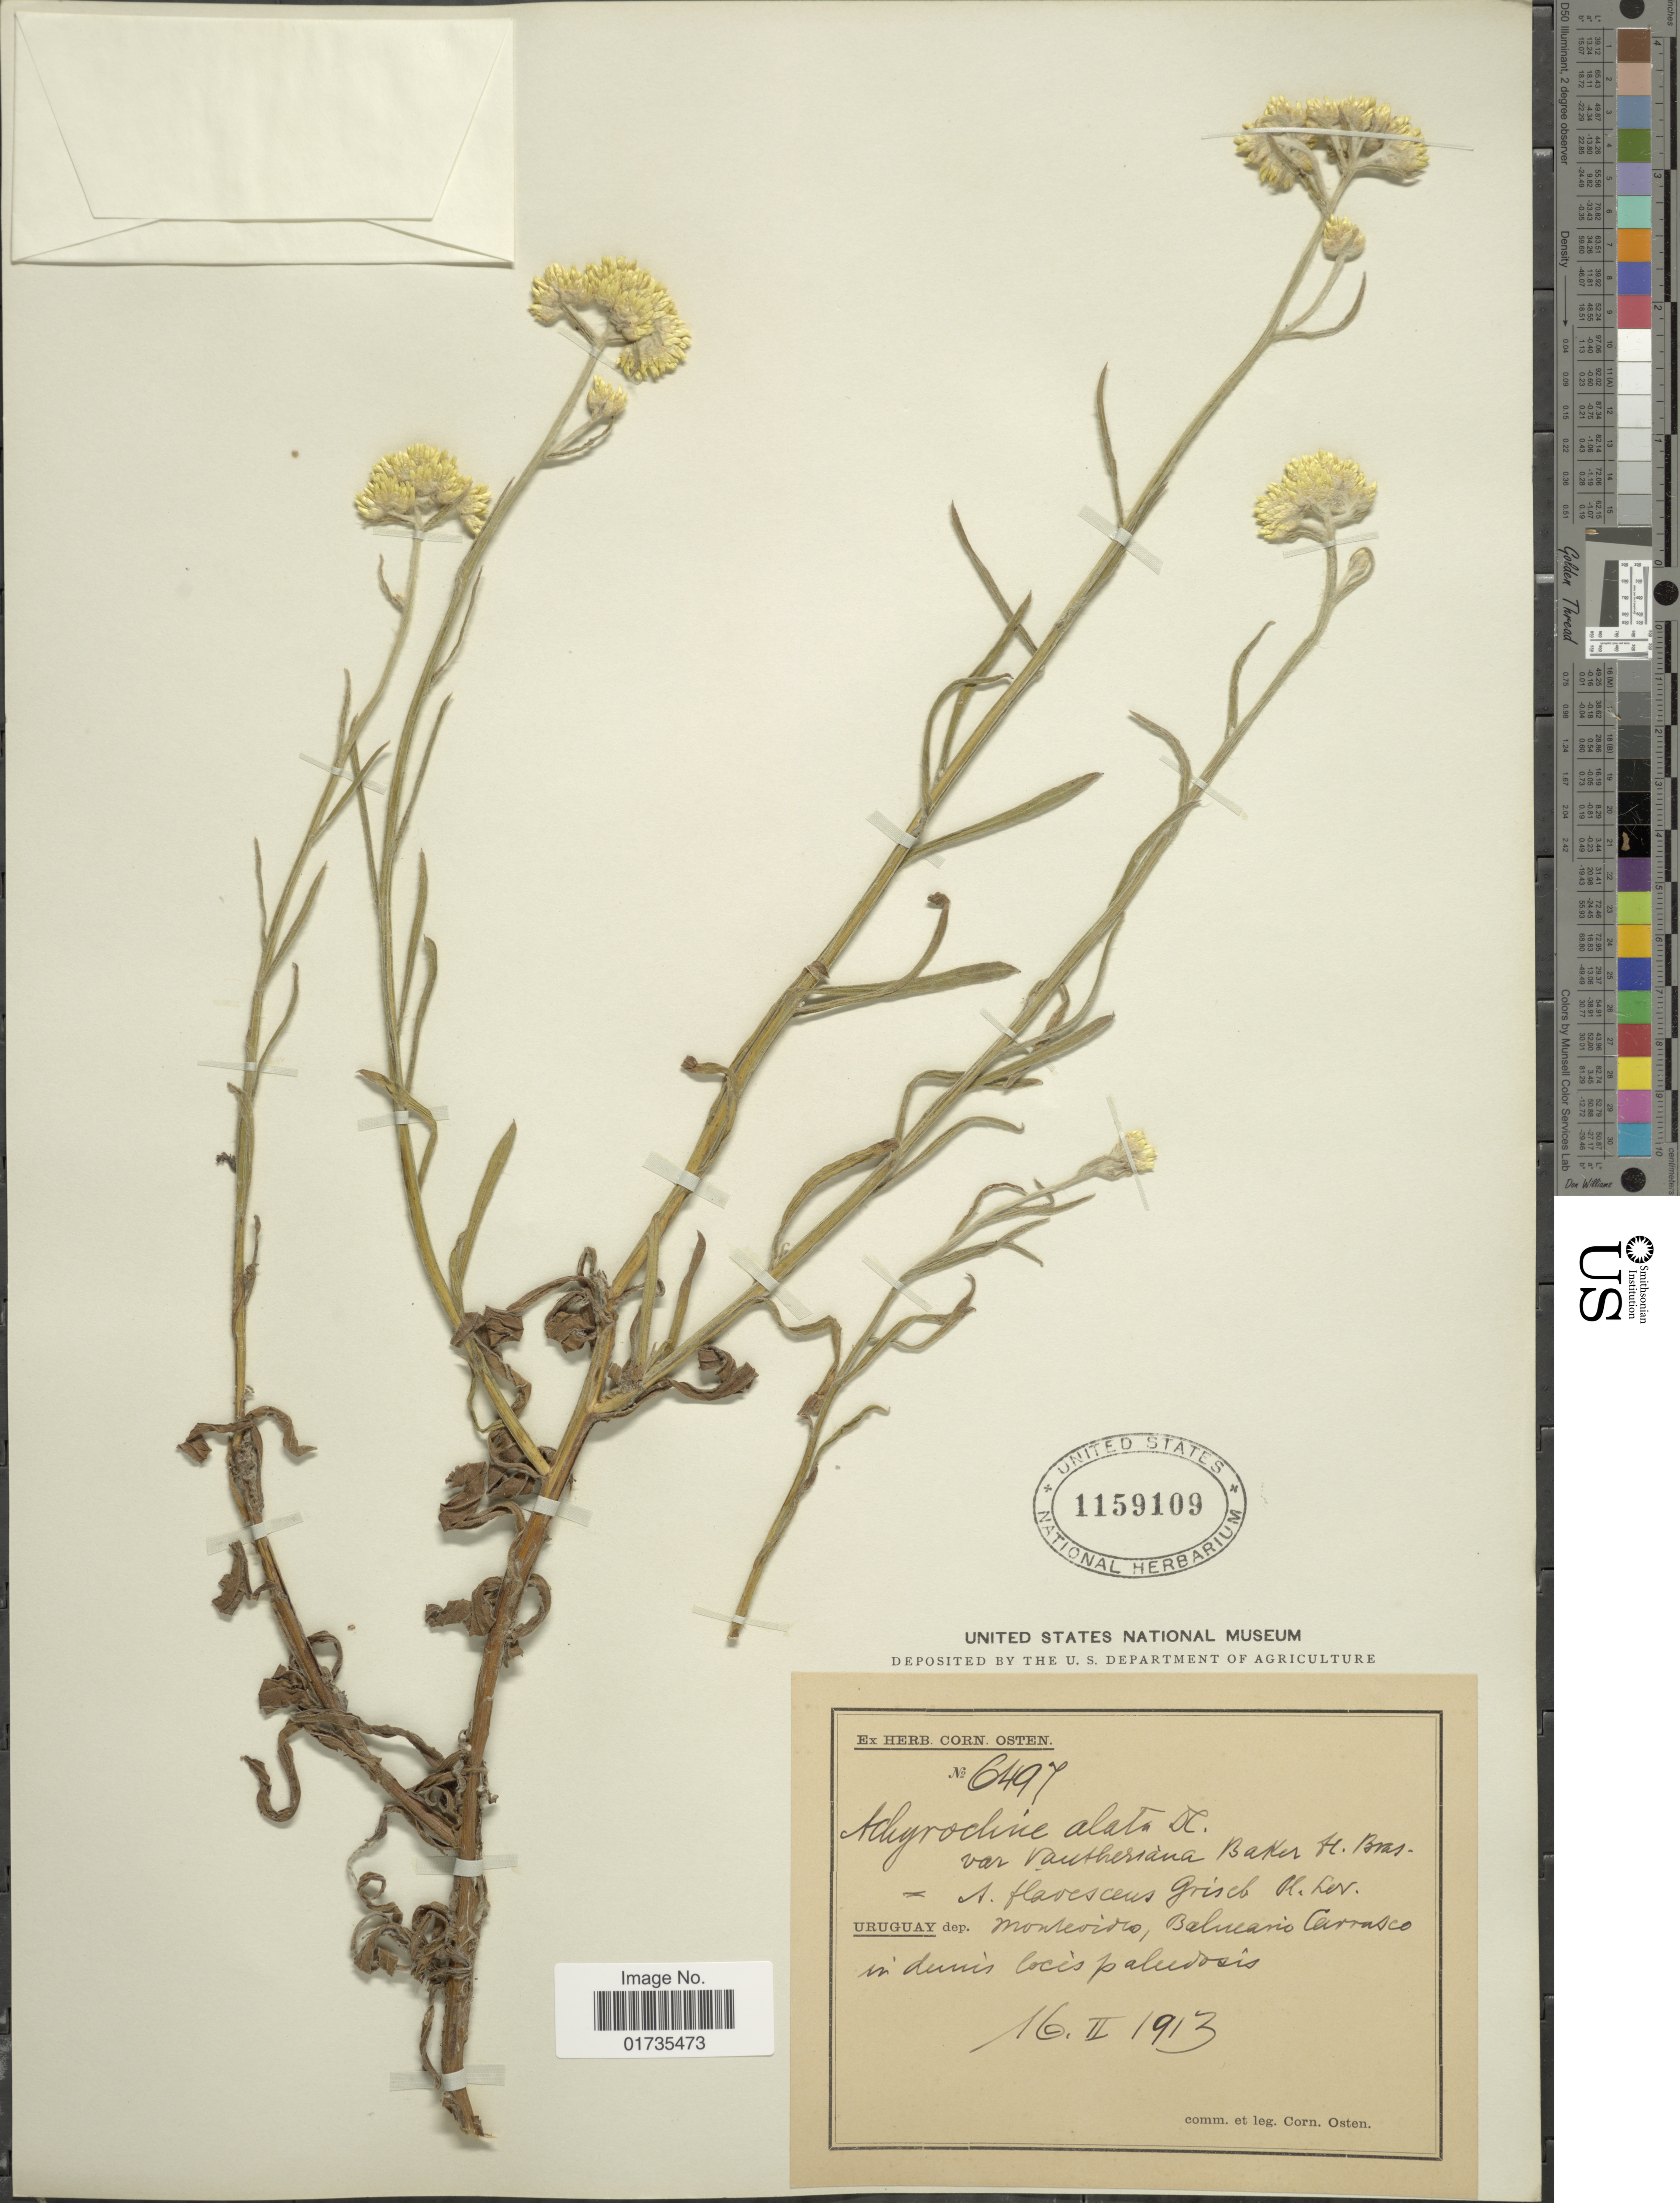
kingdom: Plantae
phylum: Tracheophyta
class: Magnoliopsida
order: Asterales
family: Asteraceae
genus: Achyrocline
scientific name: Achyrocline alata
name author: (Kunth) DC.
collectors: C. Osten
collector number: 6479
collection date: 1913-02-16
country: Uruguay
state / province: Montevideo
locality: Uruguay dep. Montevideo, Balmano Carrasco in dunis Coces paludosis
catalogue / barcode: US 1159109